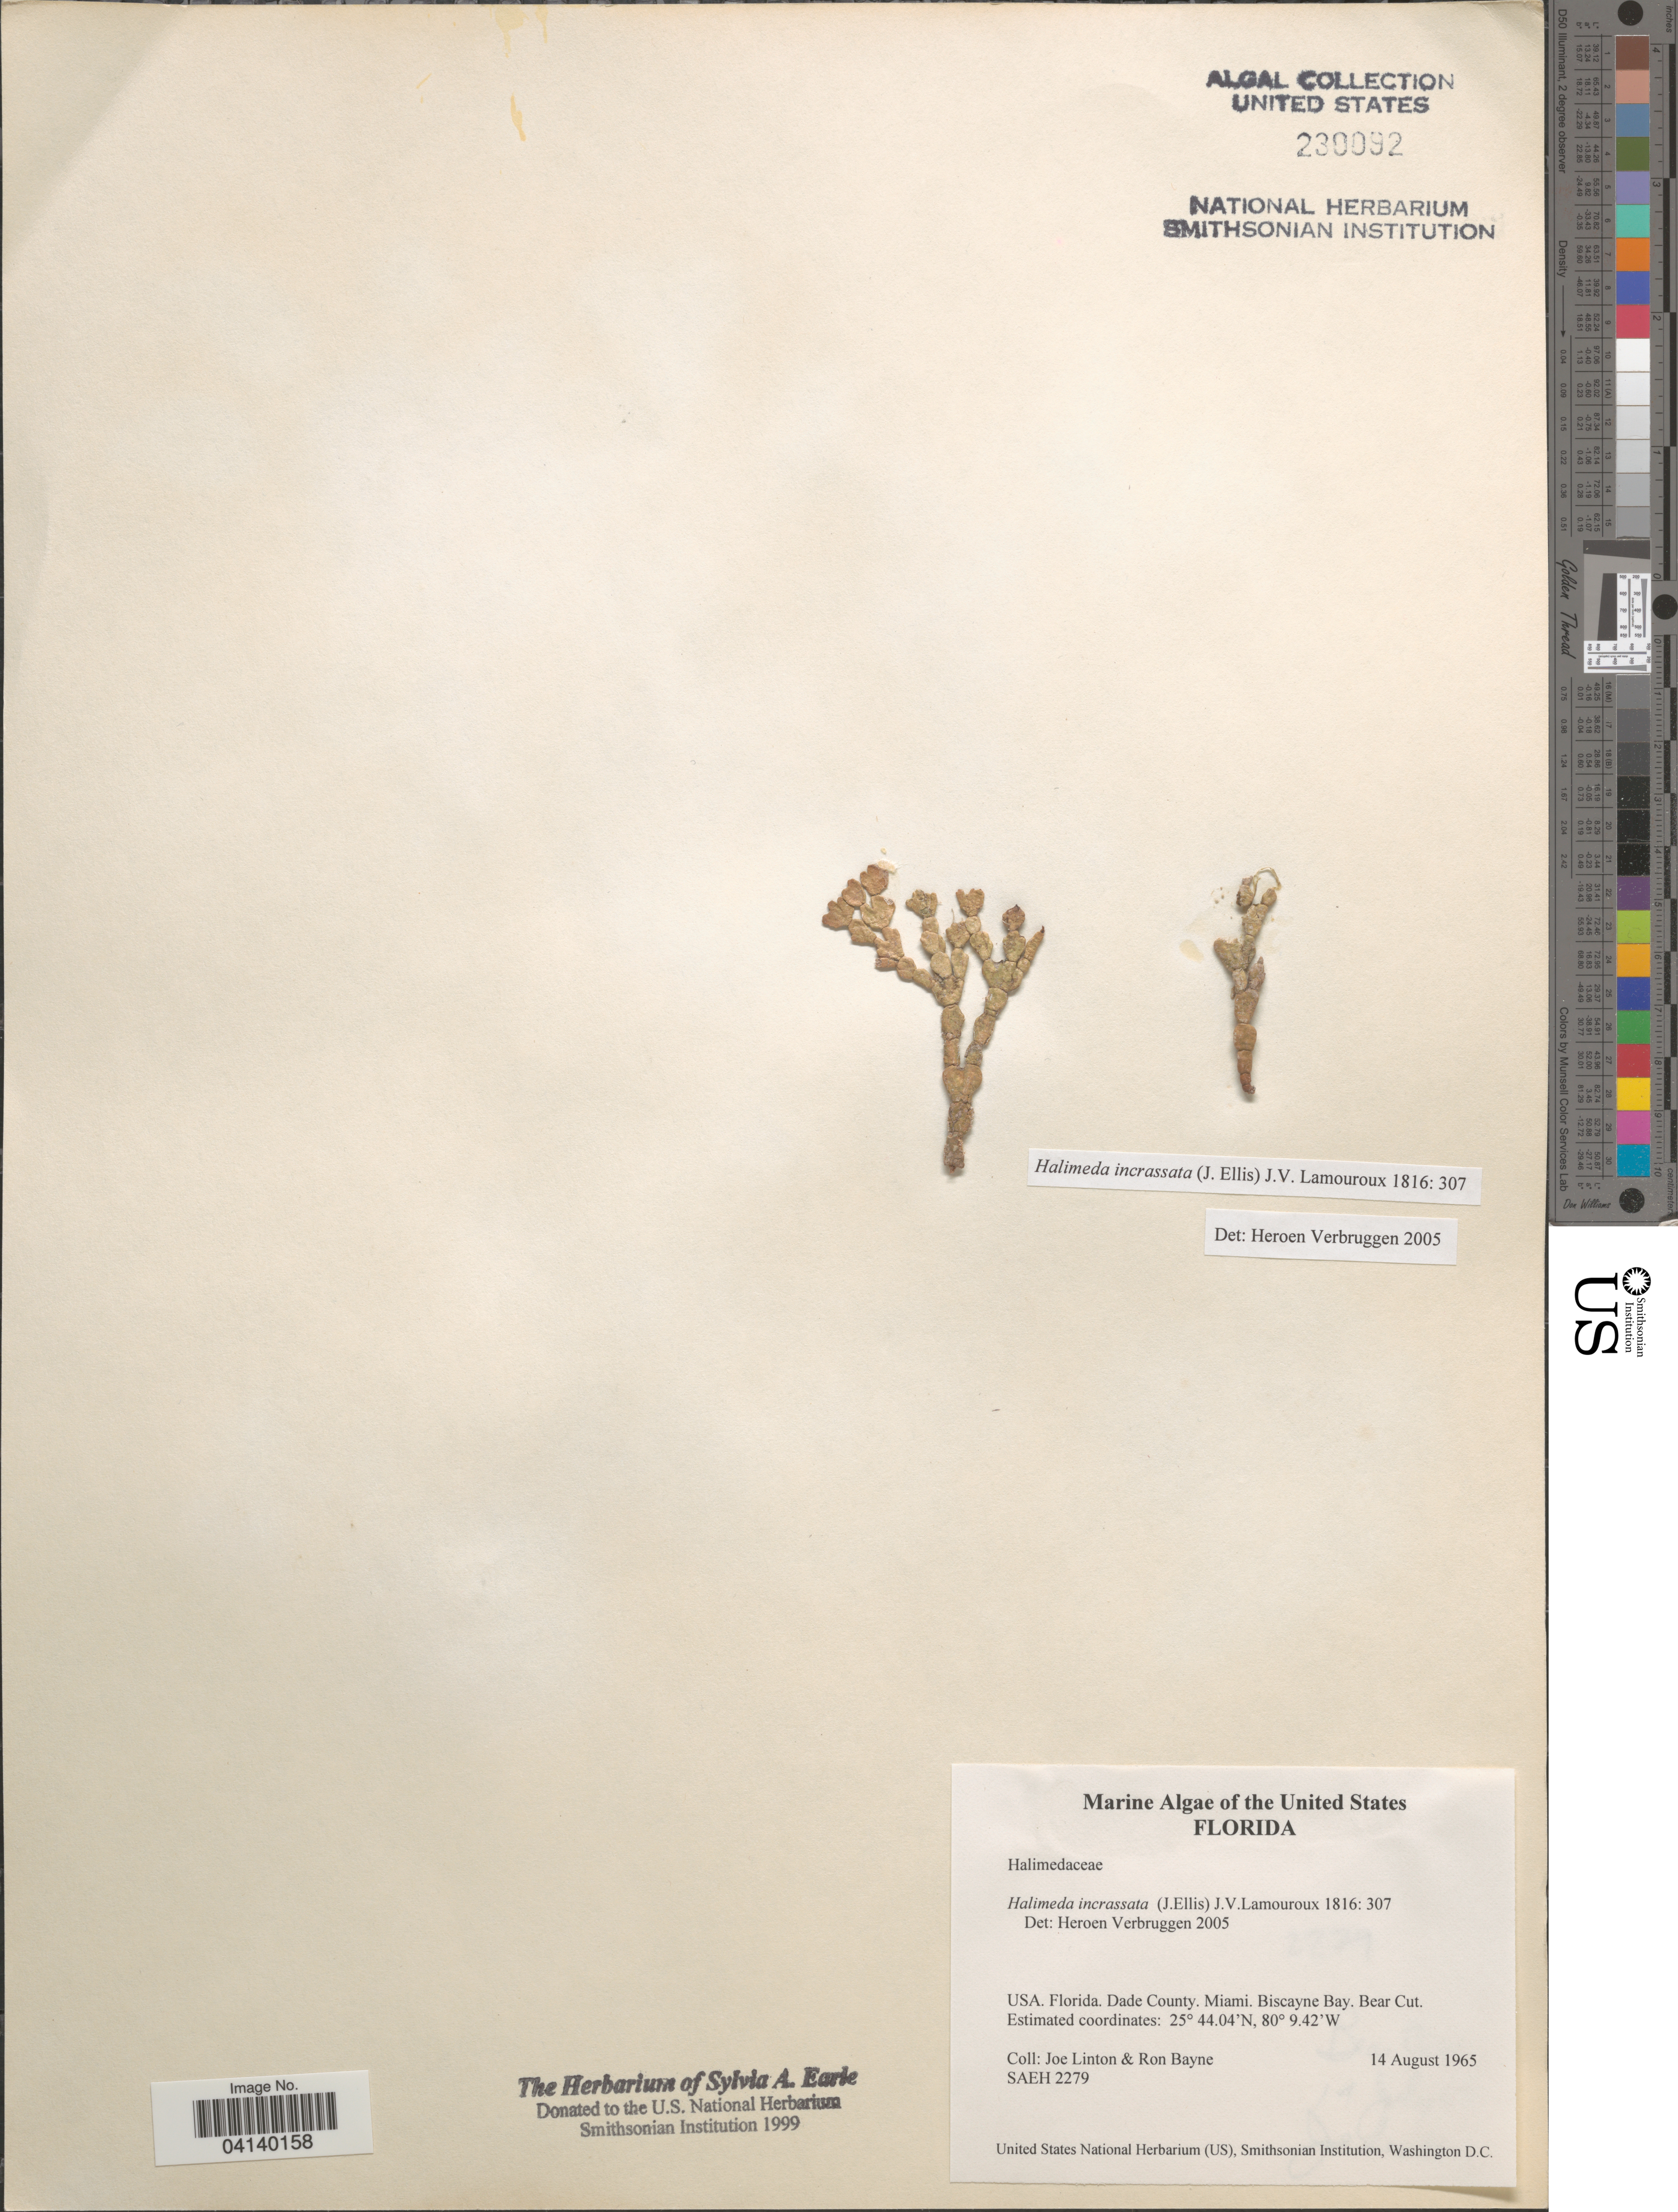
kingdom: Plantae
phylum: Chlorophyta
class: Ulvophyceae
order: Bryopsidales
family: Halimedaceae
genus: Halimeda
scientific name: Halimeda incrassata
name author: (J. Ellis) J.V.Lamouroux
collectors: J. Linton & R. Bayne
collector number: SAEH2279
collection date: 1965-08-14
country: United States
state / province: Florida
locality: Dade County. Miami. Biscayne Bay. Bear Cut.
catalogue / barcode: US 230092